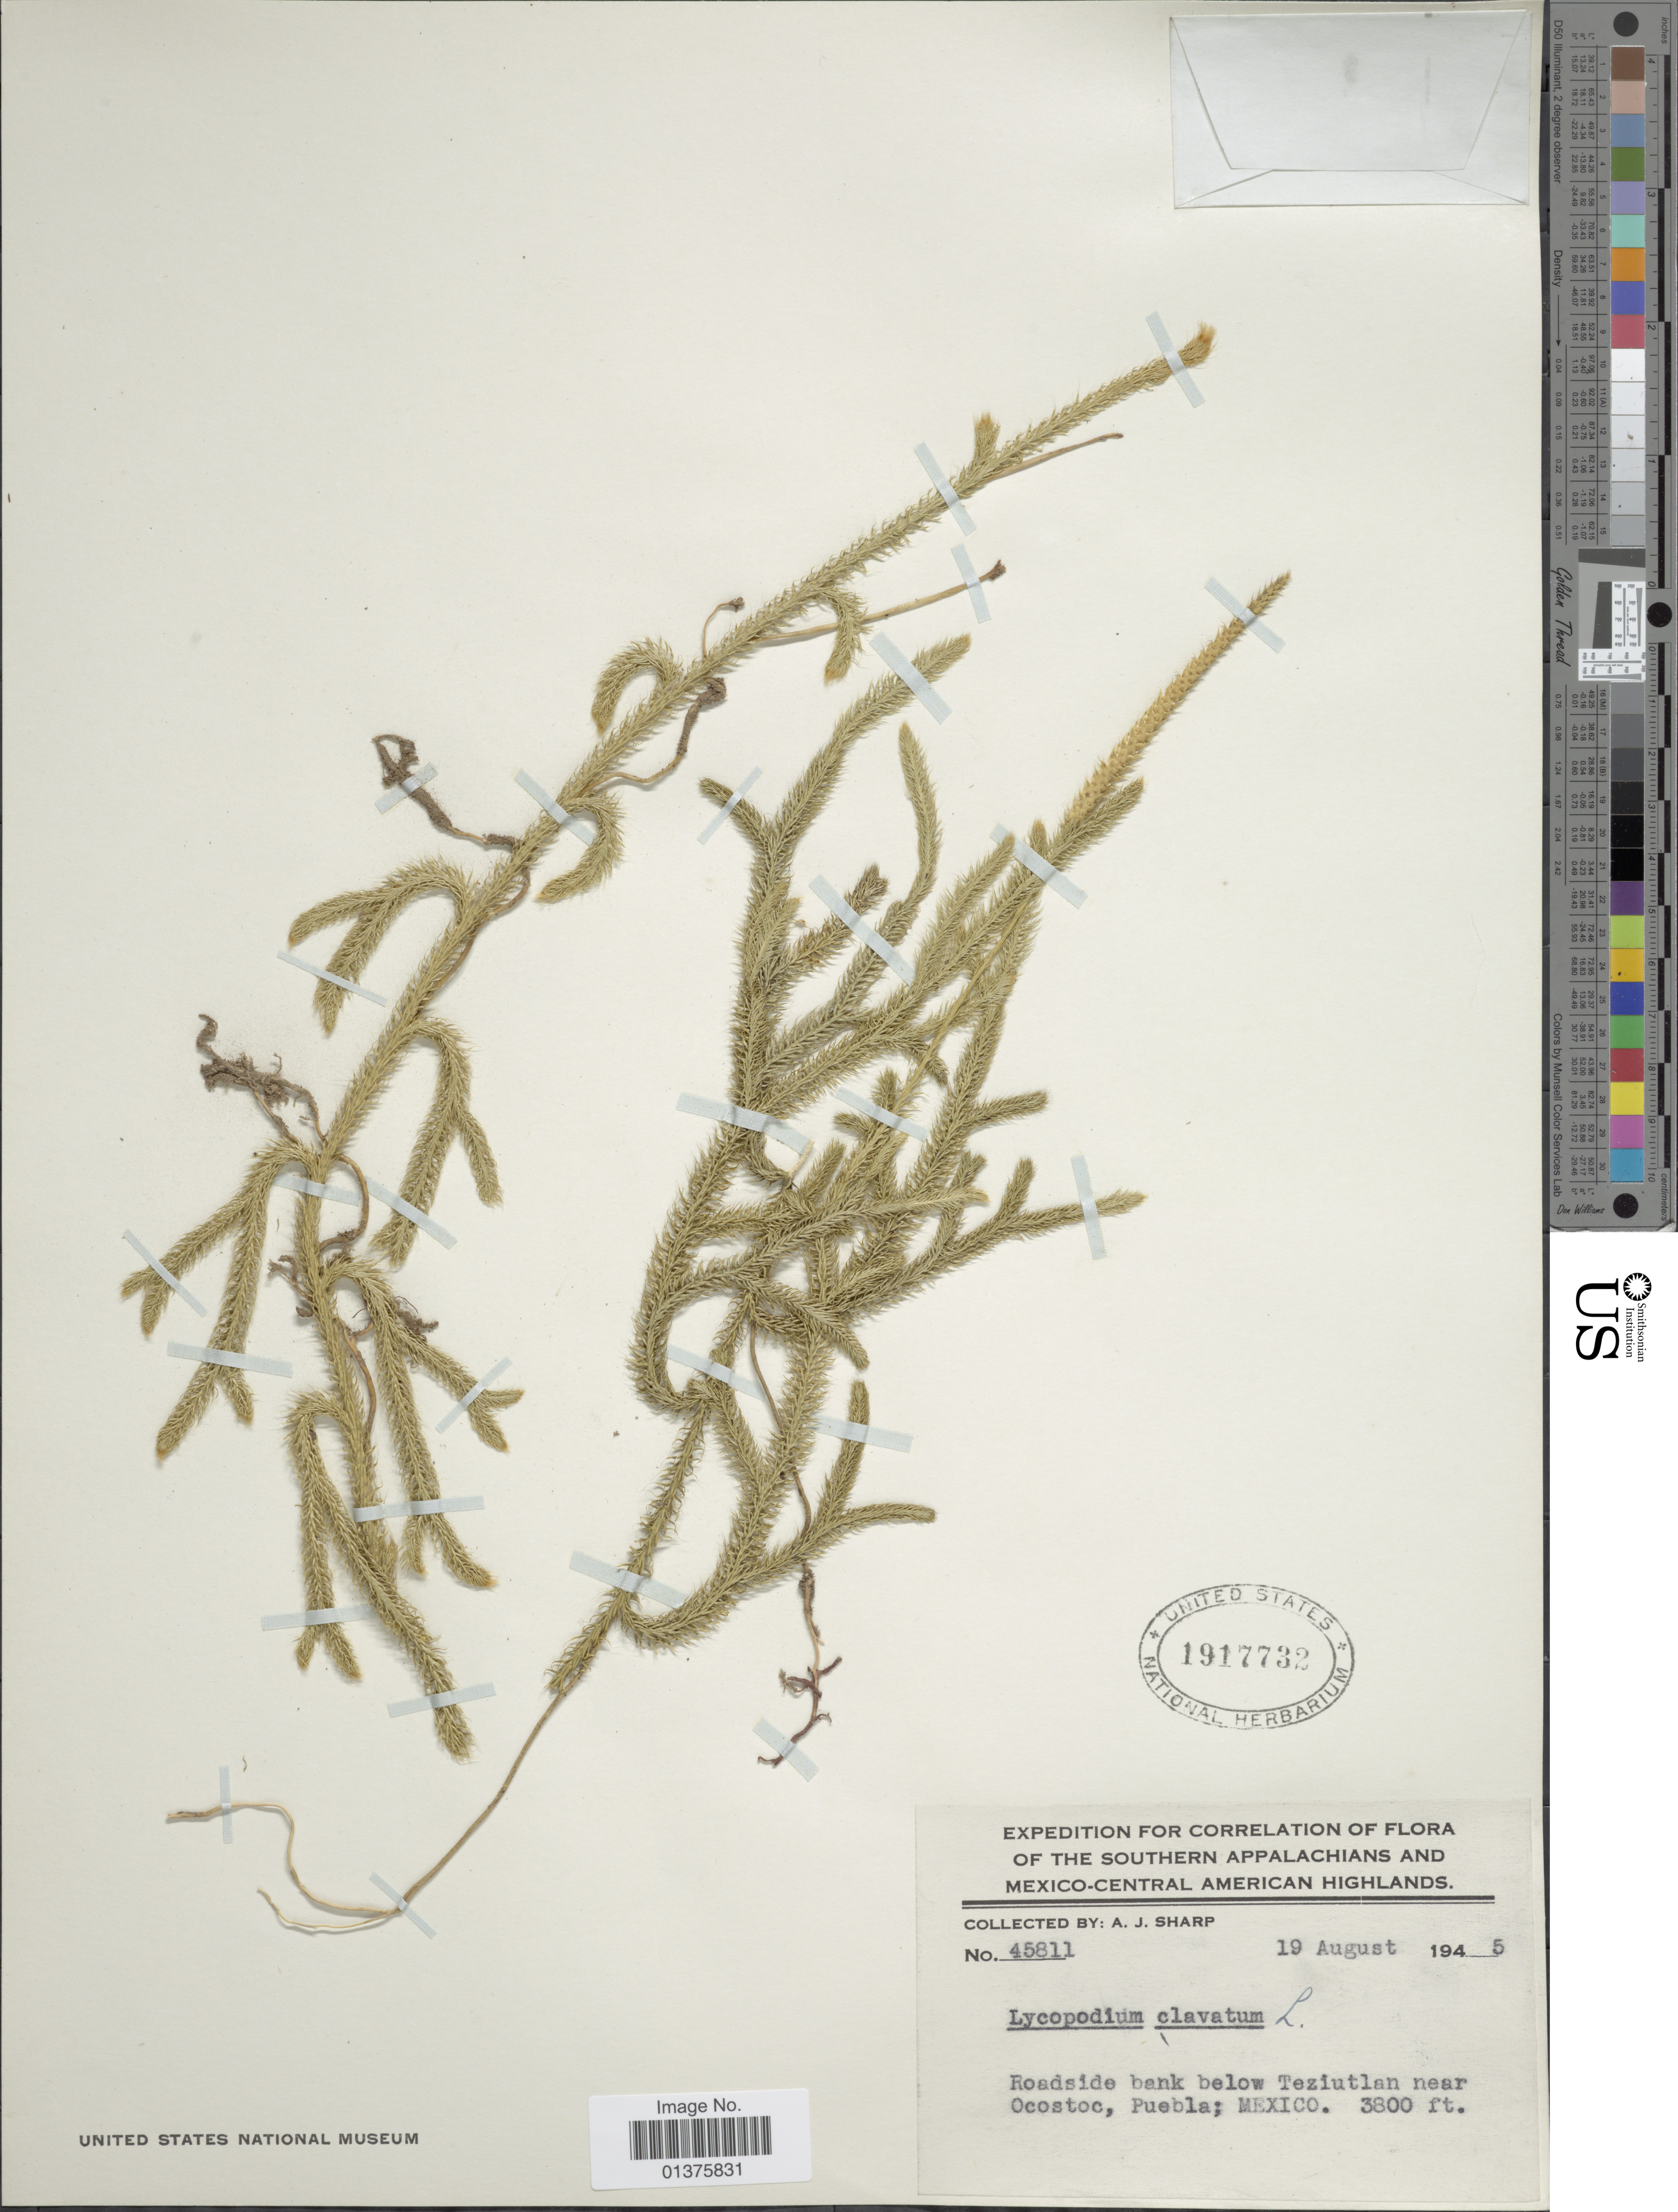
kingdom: Plantae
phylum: Tracheophyta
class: Lycopodiopsida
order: Lycopodiales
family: Lycopodiaceae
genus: Lycopodium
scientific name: Lycopodium clavatum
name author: L.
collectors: A. J. Sharp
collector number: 45811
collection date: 1945-08-19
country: Mexico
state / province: Puebla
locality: Roadside bank below Teziutlan near Ocostoc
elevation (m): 1158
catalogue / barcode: US 1917732